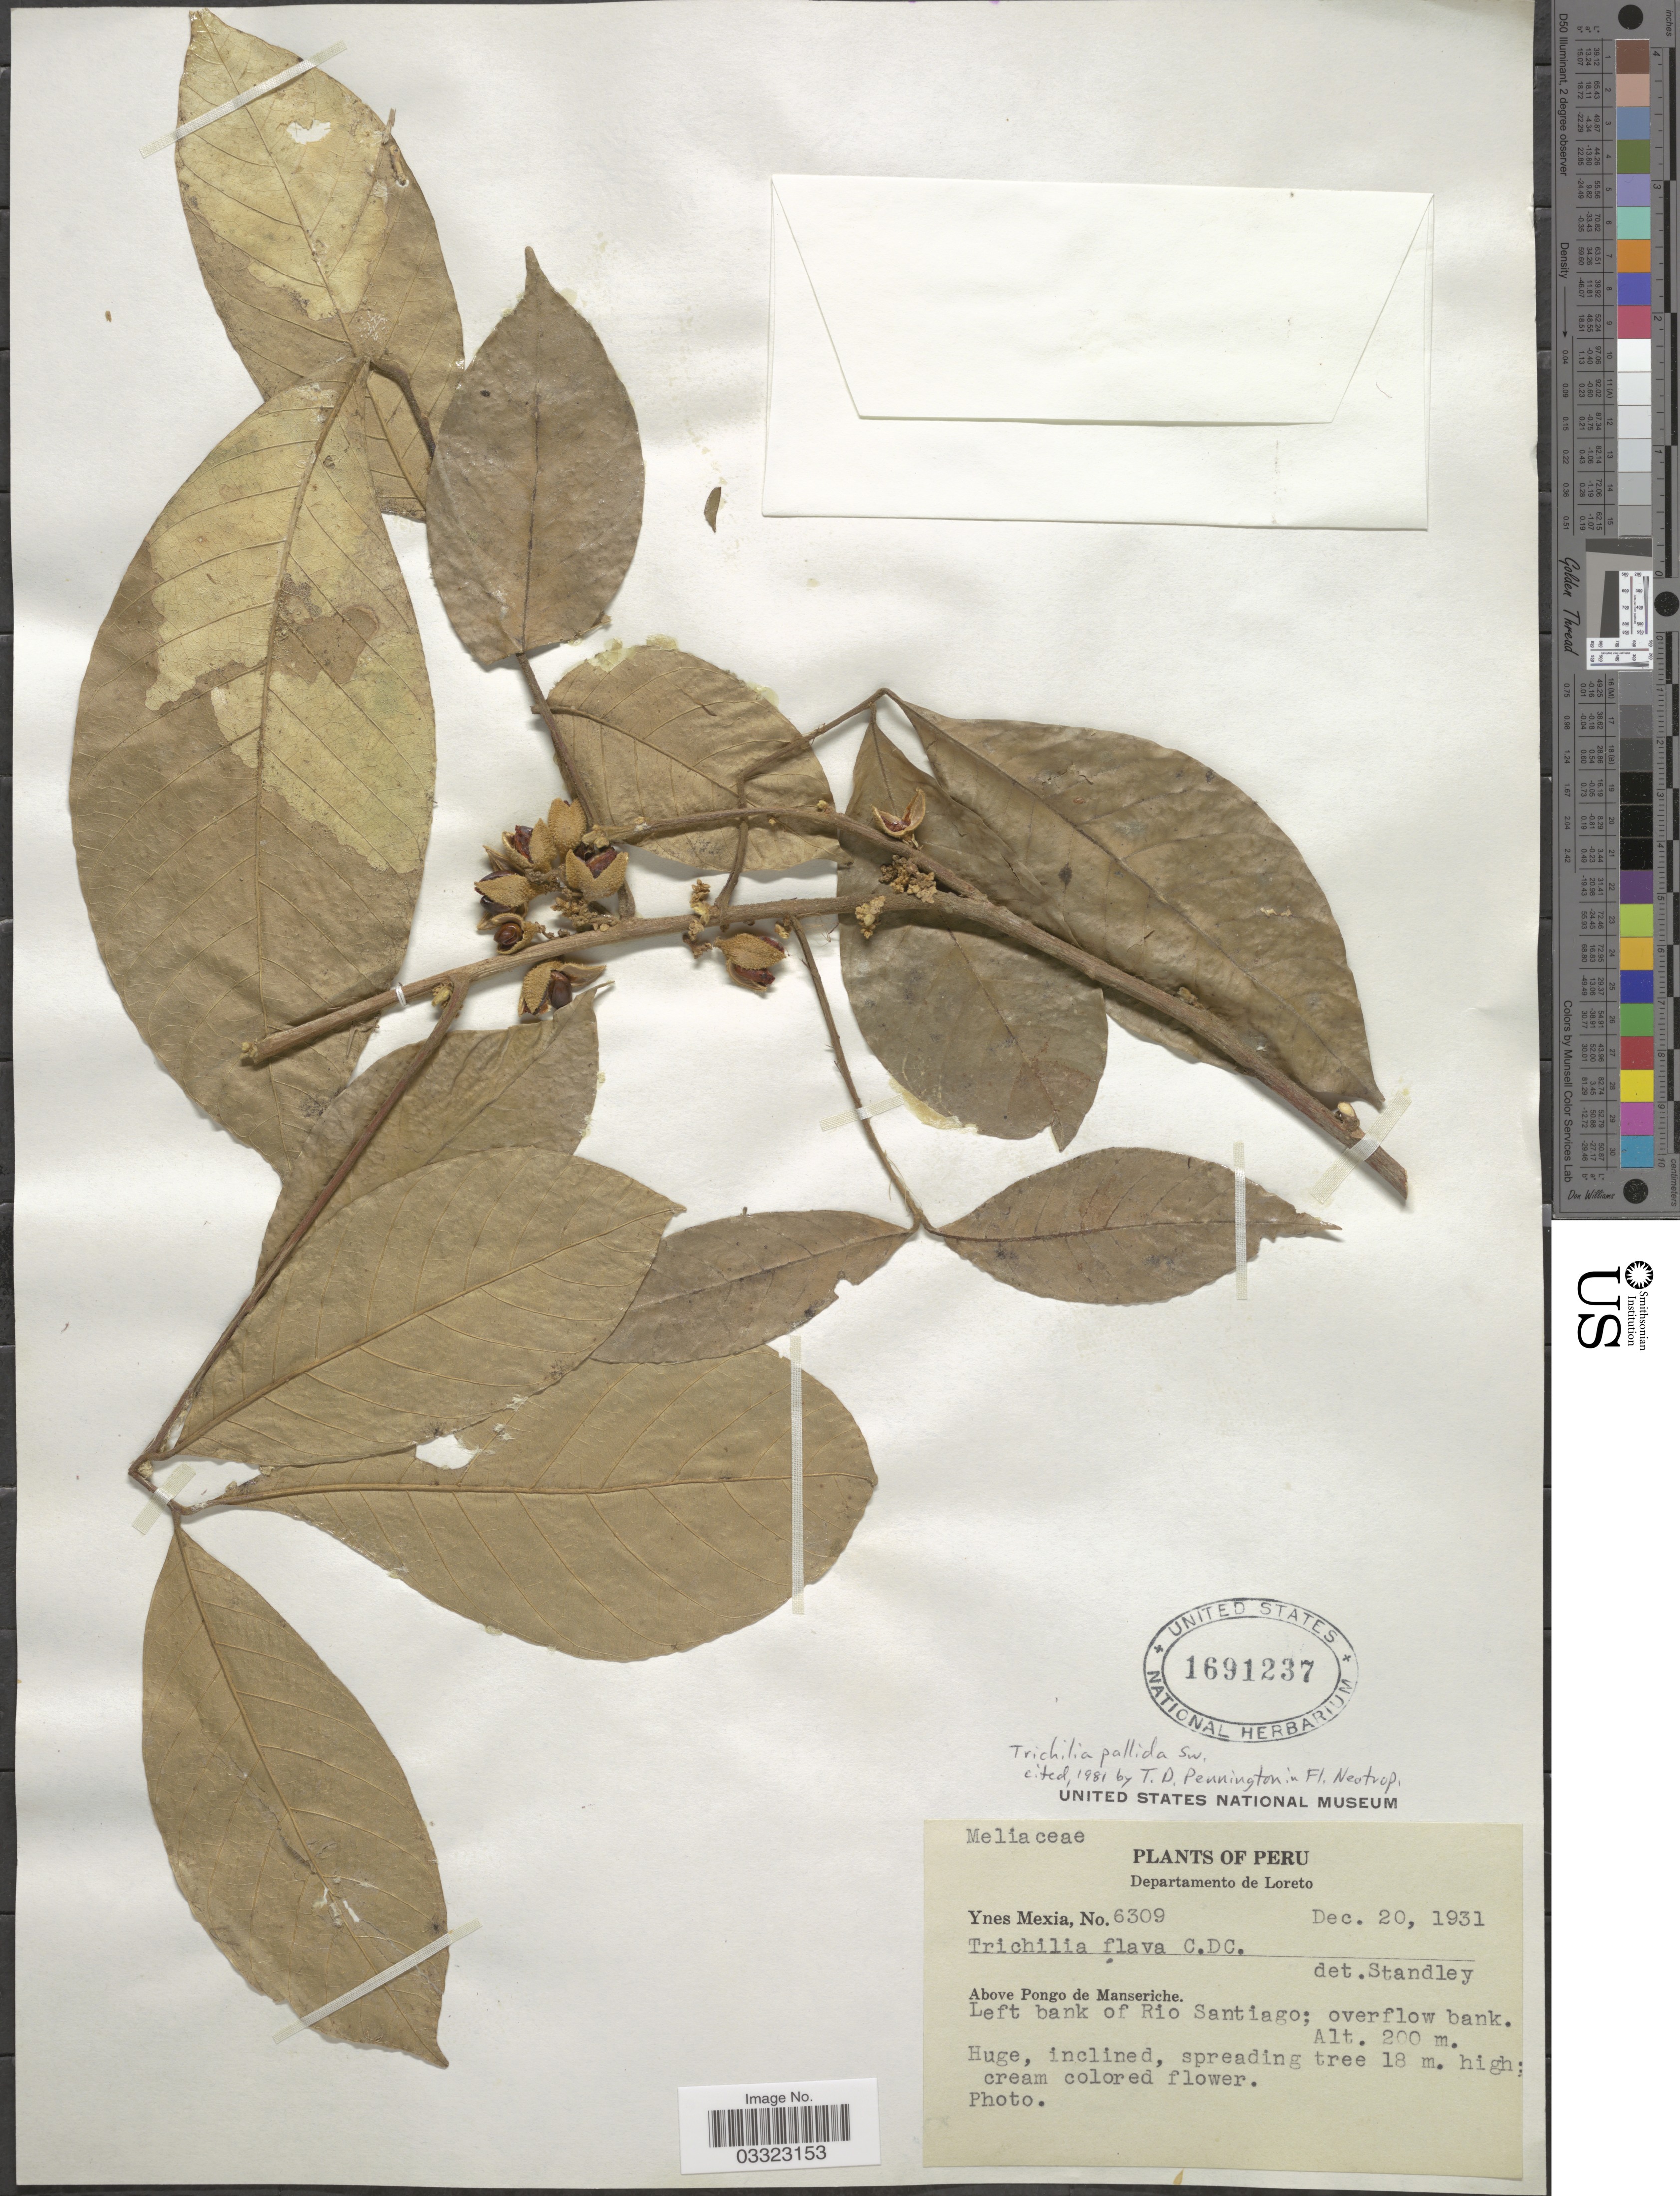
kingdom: Plantae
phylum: Tracheophyta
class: Magnoliopsida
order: Sapindales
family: Meliaceae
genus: Trichilia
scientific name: Trichilia pallida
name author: Sw.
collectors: Y. Mexia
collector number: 6309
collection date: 1931-12-20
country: Peru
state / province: Loreto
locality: Departamento de Loreto. Above Pongo de Manseriche. Left bank of Rio Santiago; overflow bank.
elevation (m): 200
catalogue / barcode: US 1691237